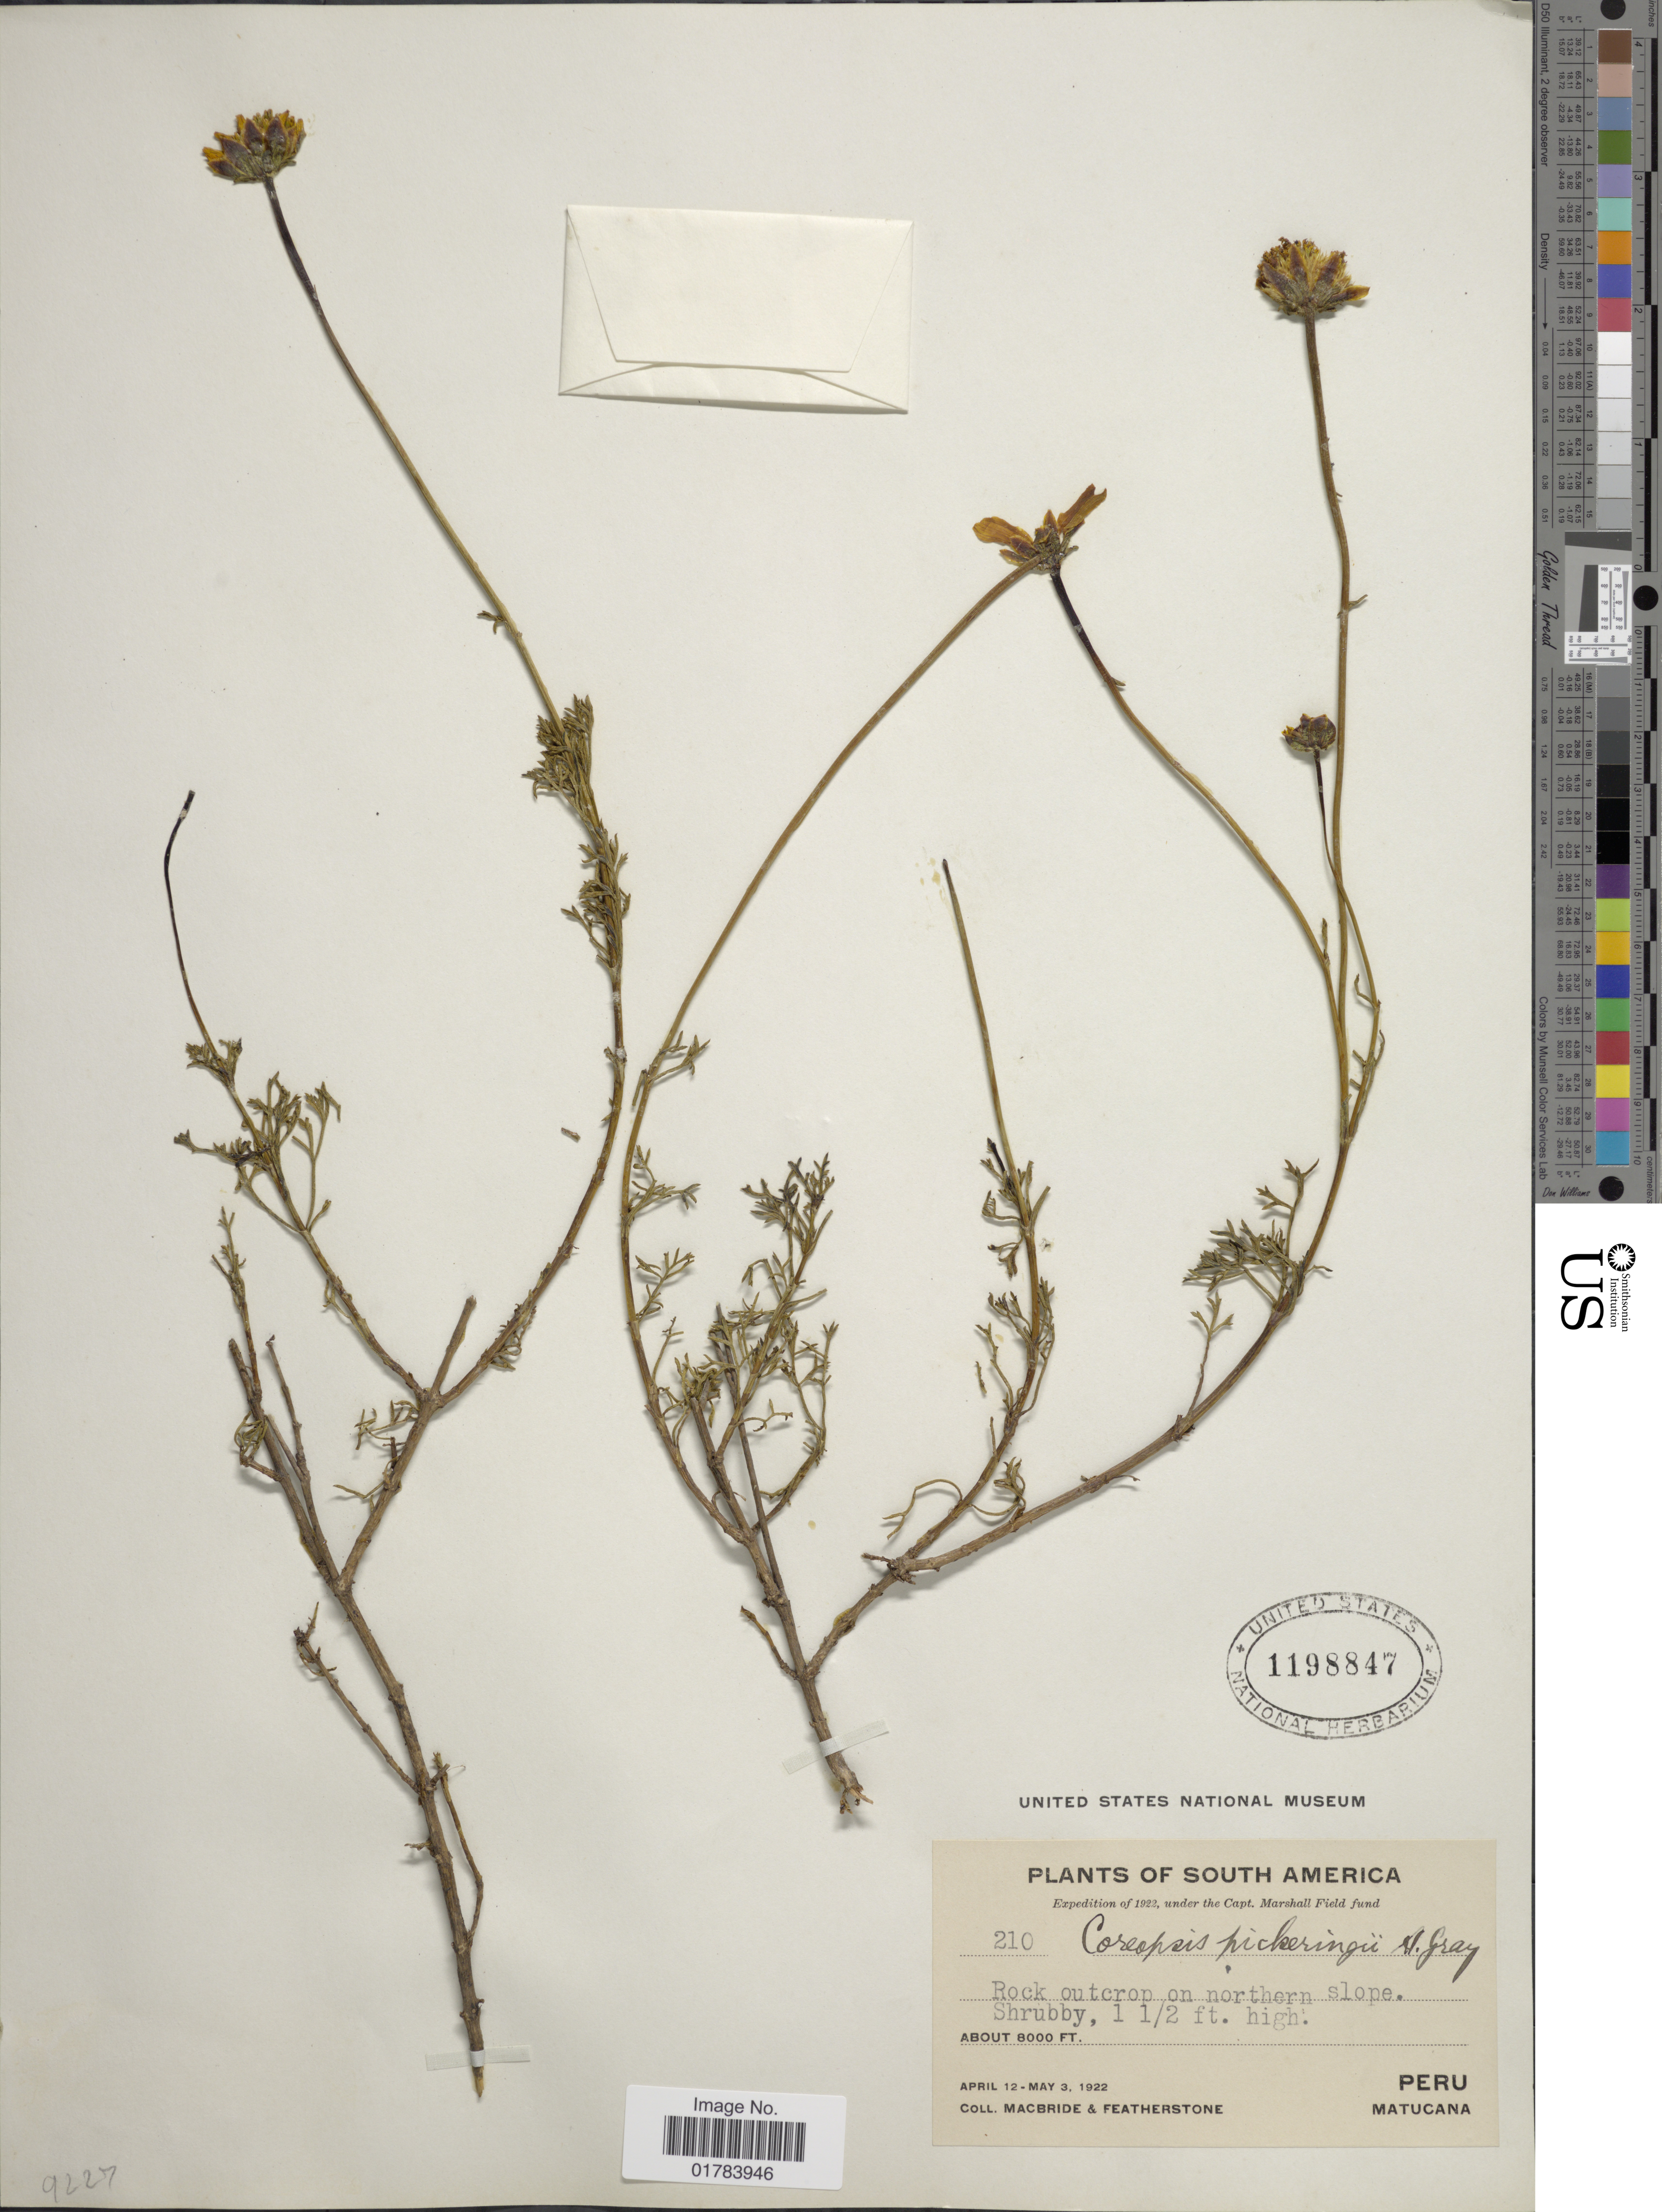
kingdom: Plantae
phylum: Tracheophyta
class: Magnoliopsida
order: Asterales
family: Asteraceae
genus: Coreopsis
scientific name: Coreopsis pickeringii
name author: A. Gray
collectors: Macbride, -- & -. Featherstone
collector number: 210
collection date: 1922-04-12/1922-05-03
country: Peru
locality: Matucana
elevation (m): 2438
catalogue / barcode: US 1198847